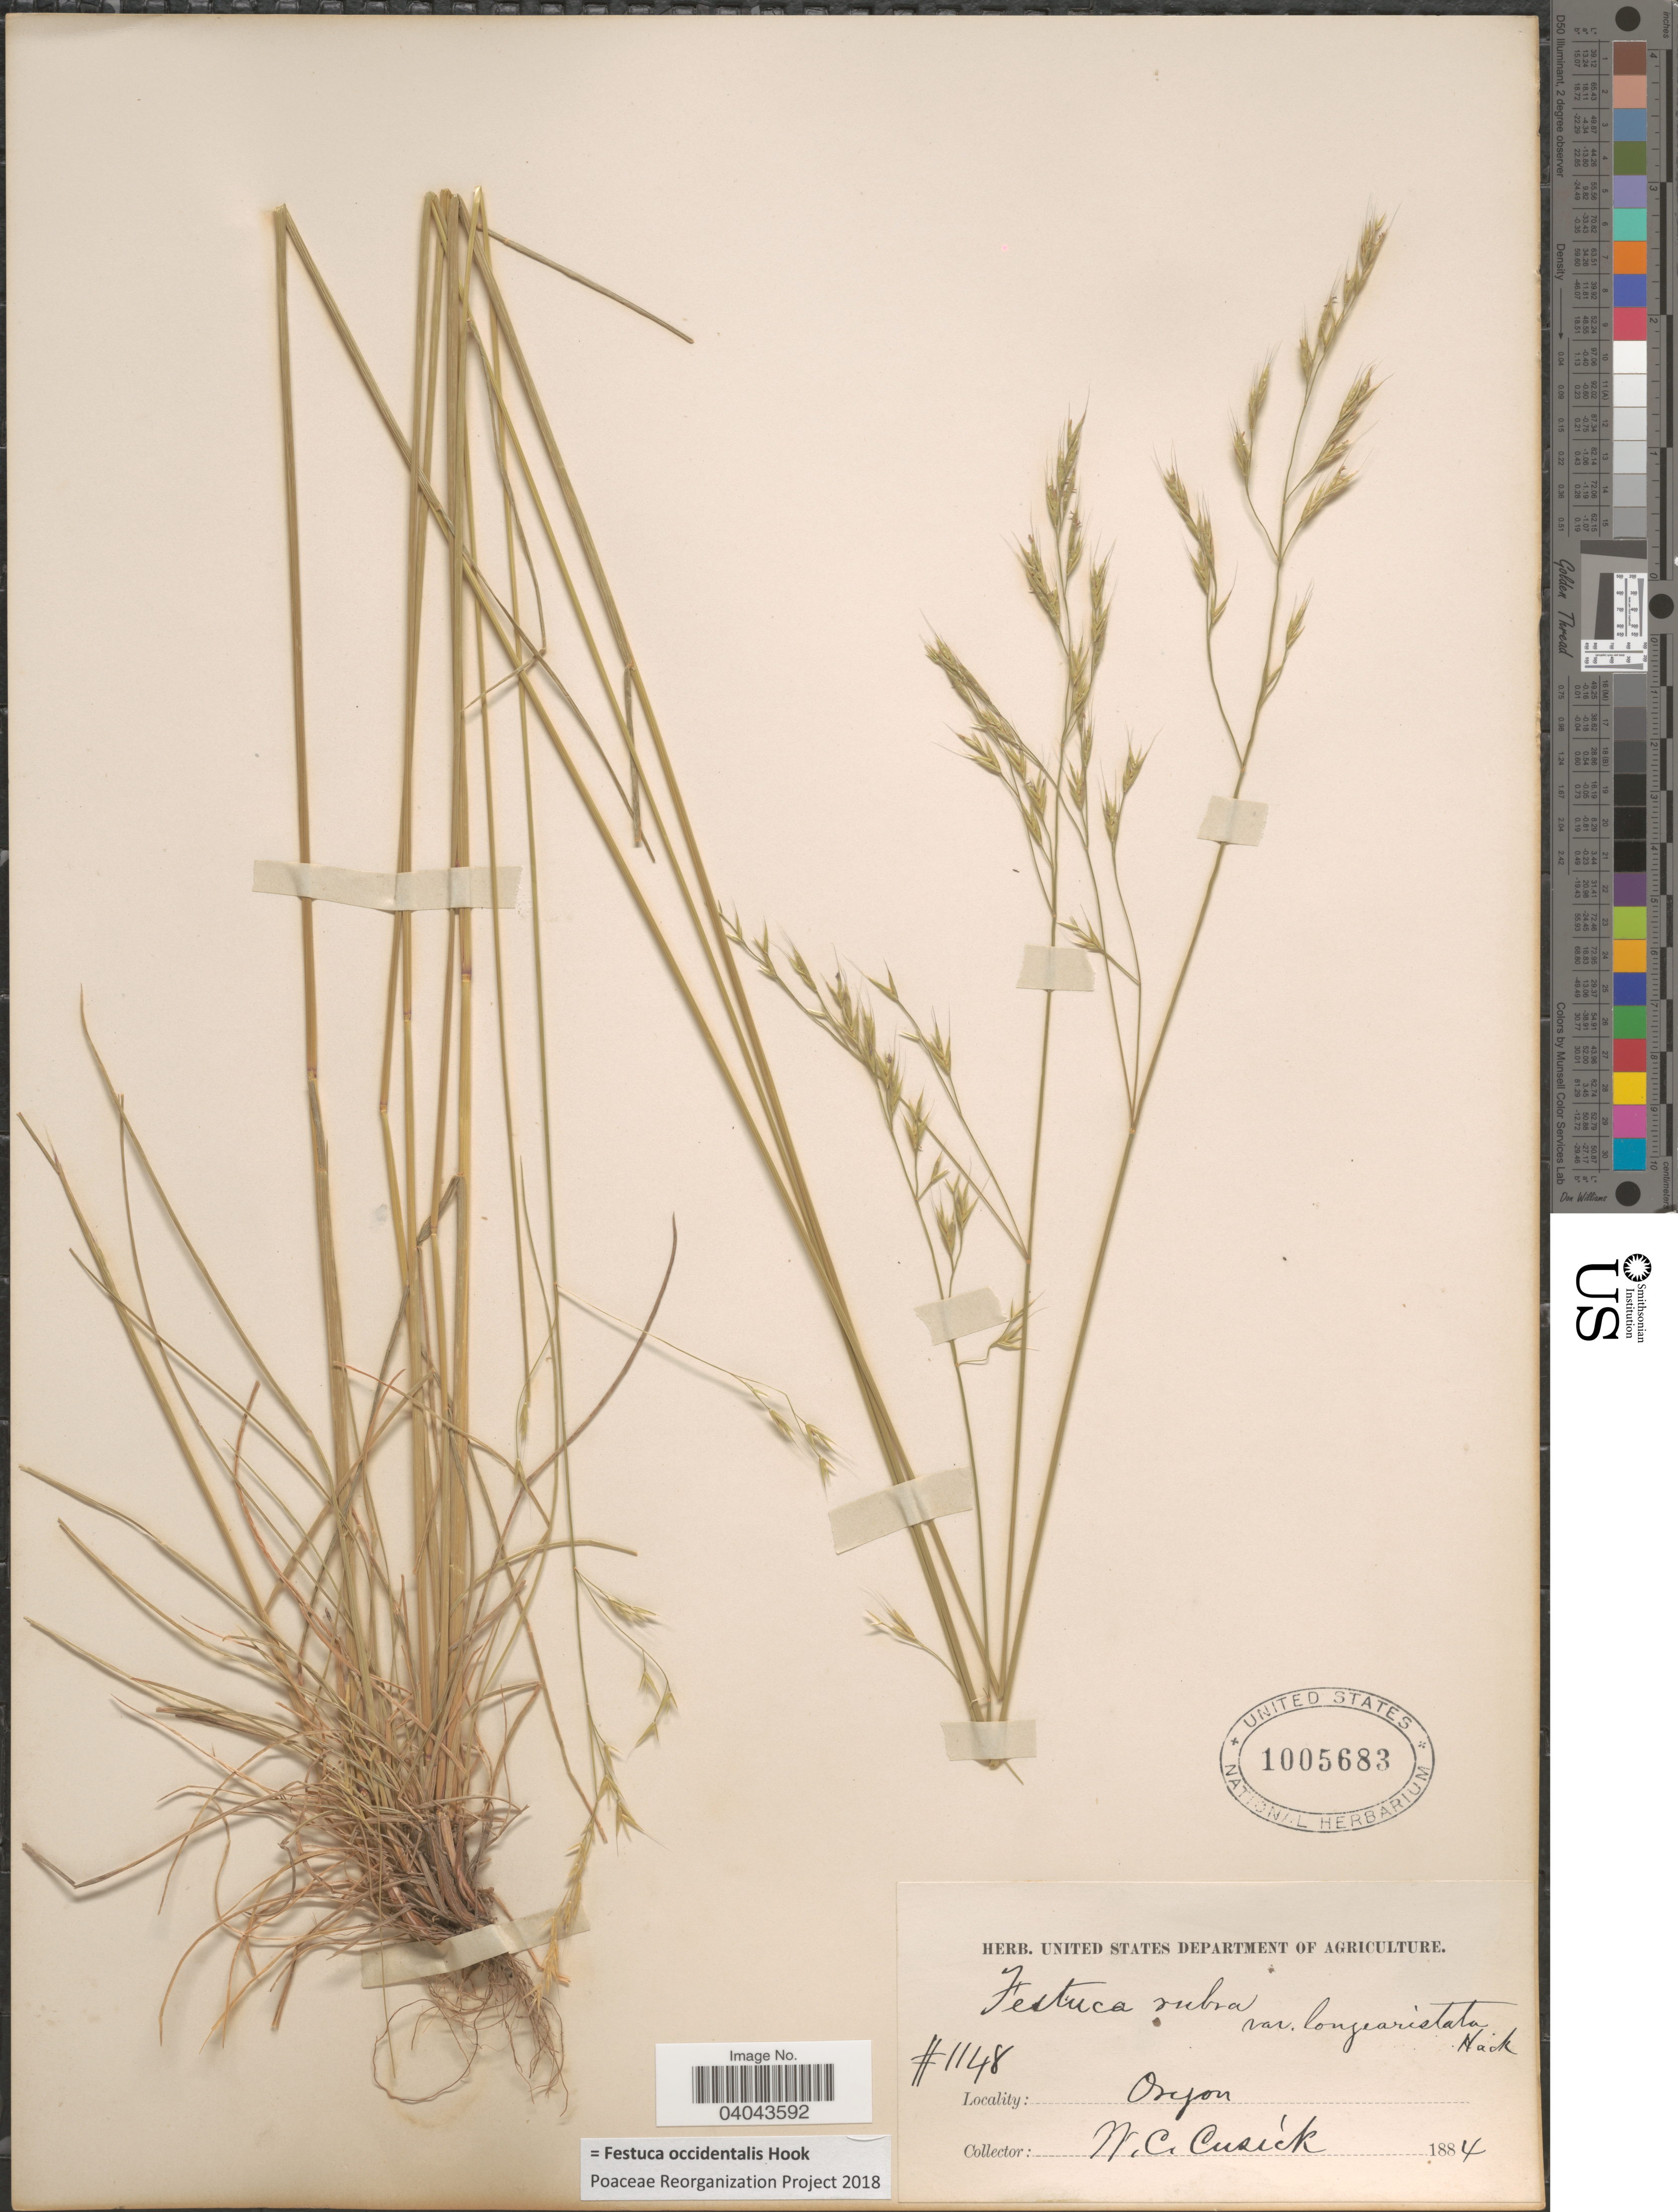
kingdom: Plantae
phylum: Tracheophyta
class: Liliopsida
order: Poales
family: Poaceae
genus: Festuca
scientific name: Festuca occidentalis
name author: Hook.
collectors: W. C. Cusick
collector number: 1148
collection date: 1884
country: United States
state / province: Oregon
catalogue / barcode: US 1005683